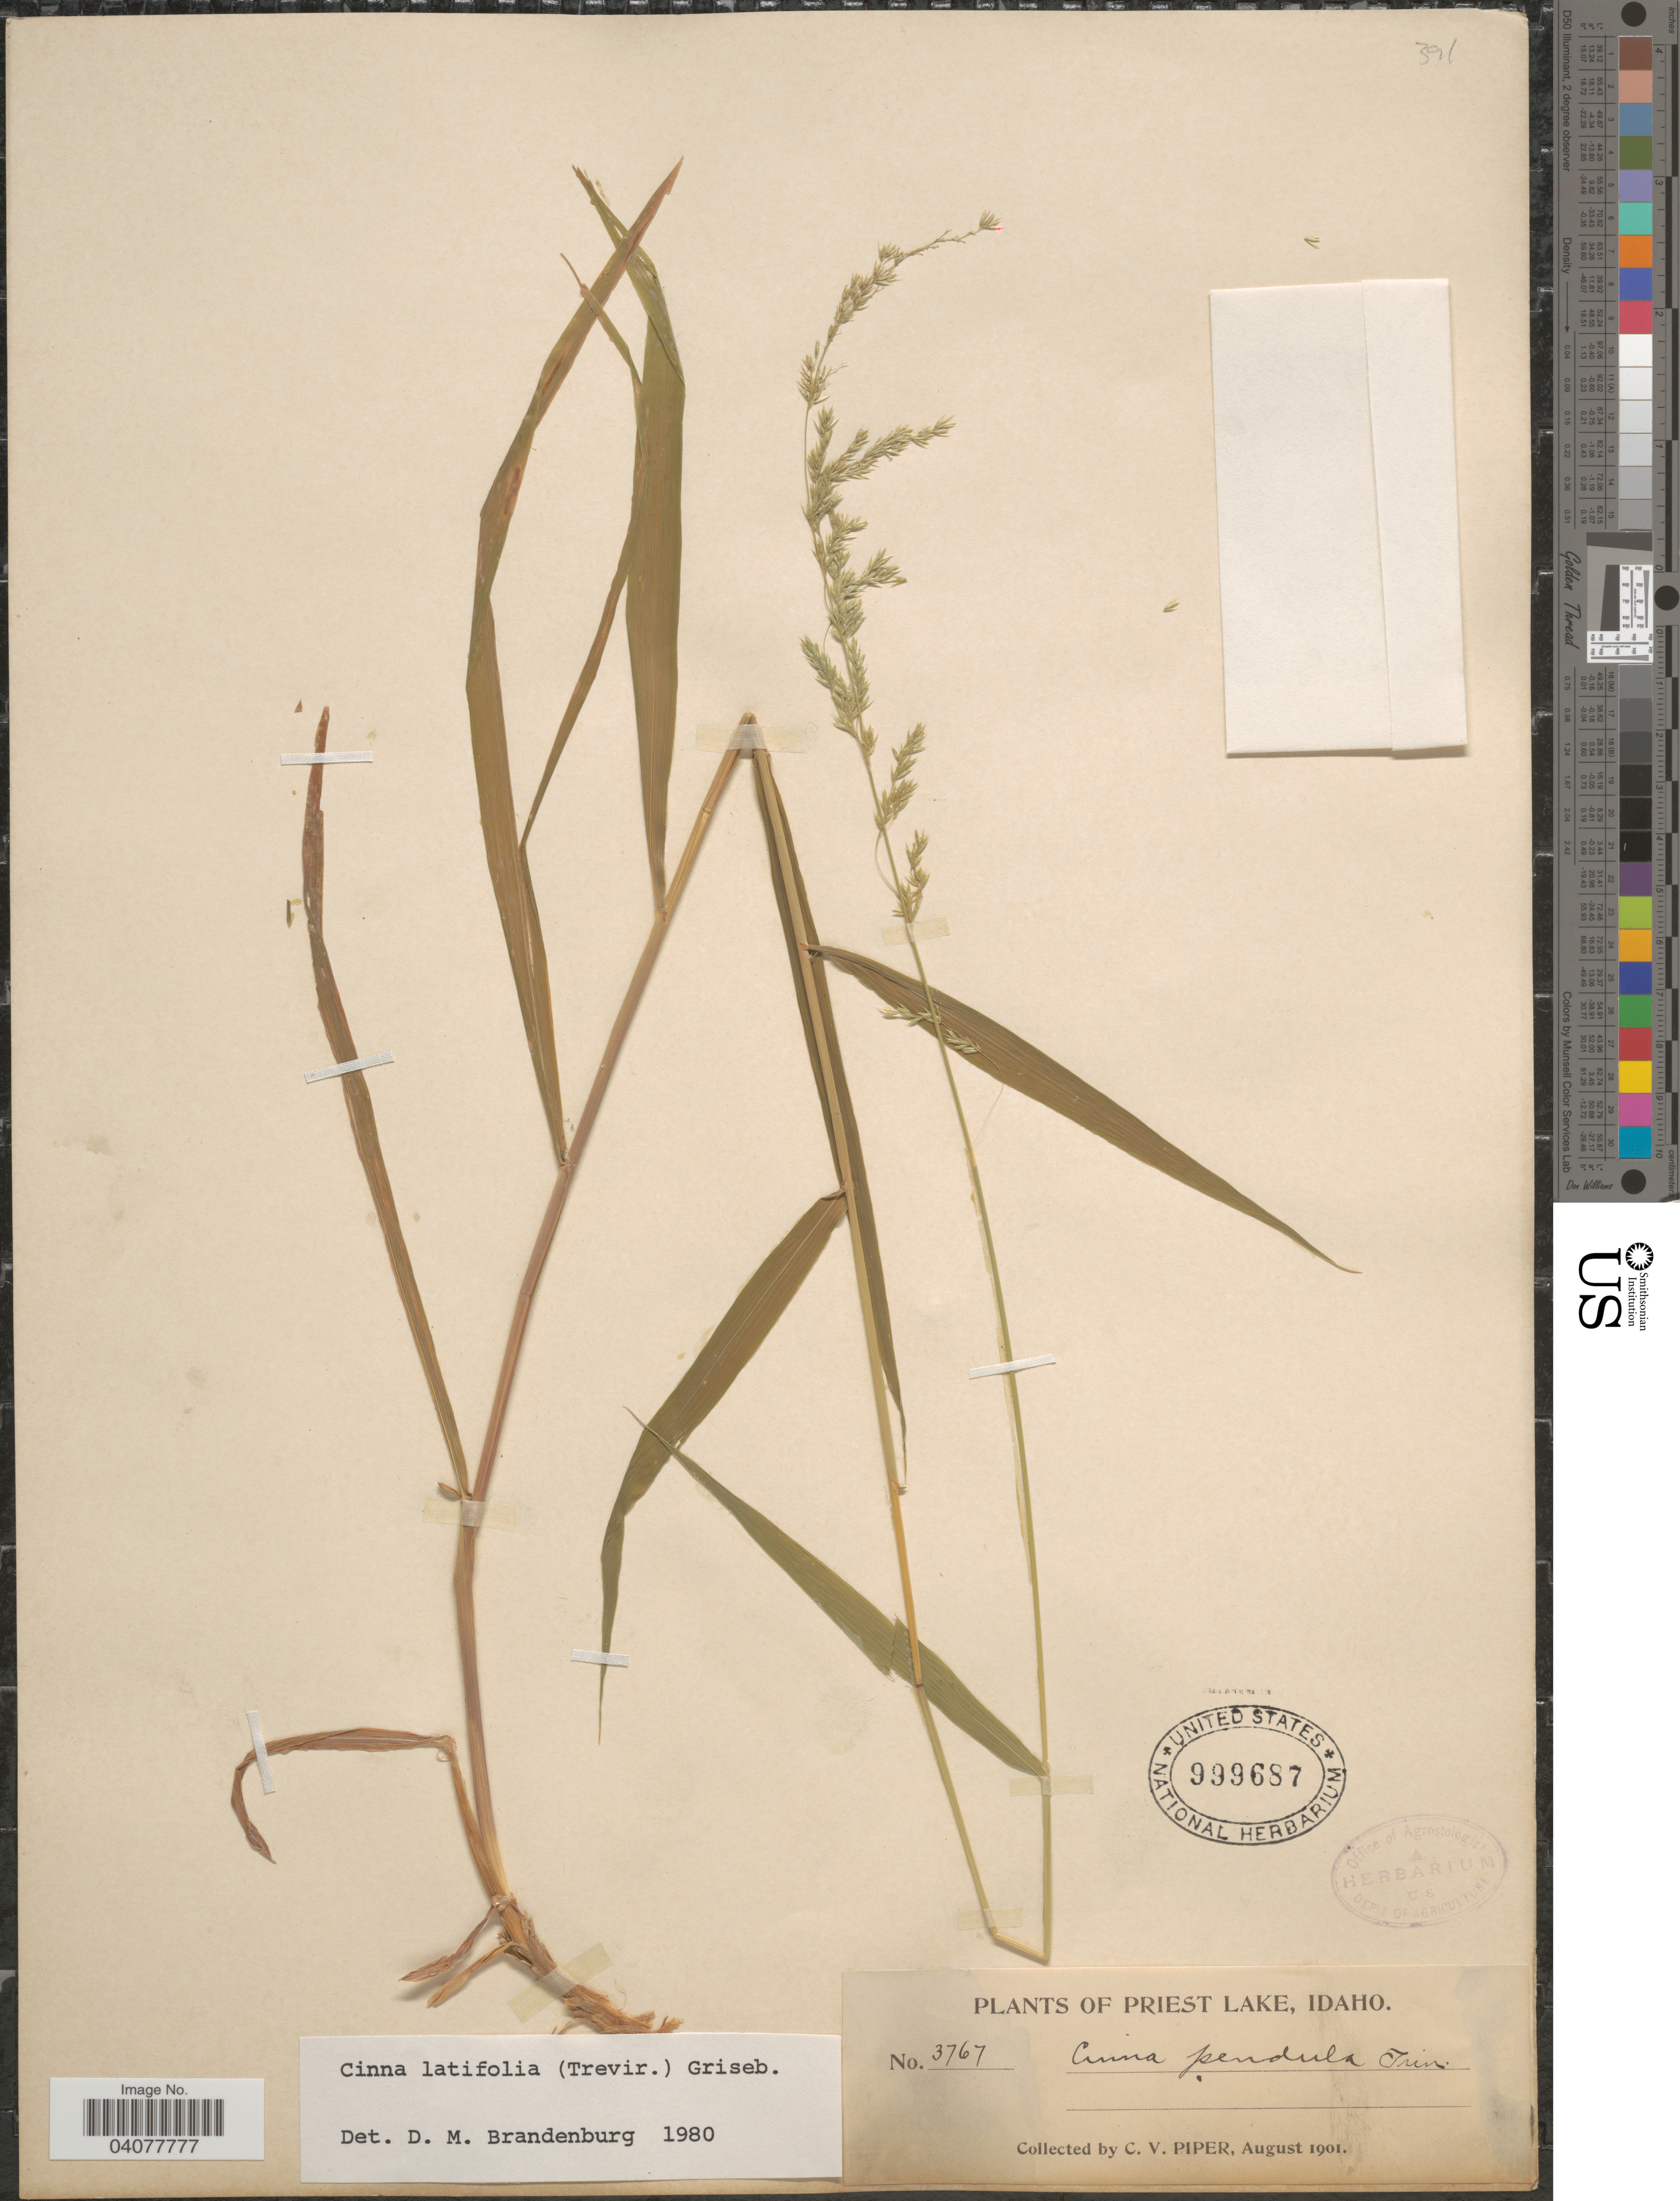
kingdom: Plantae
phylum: Tracheophyta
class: Liliopsida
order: Poales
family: Poaceae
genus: Cinna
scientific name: Cinna latifolia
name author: (Trevir. ex Goeppert) Griseb.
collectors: C. V. Piper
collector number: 3767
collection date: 1901-08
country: United States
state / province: Idaho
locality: Priest Lake.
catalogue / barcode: US 999687